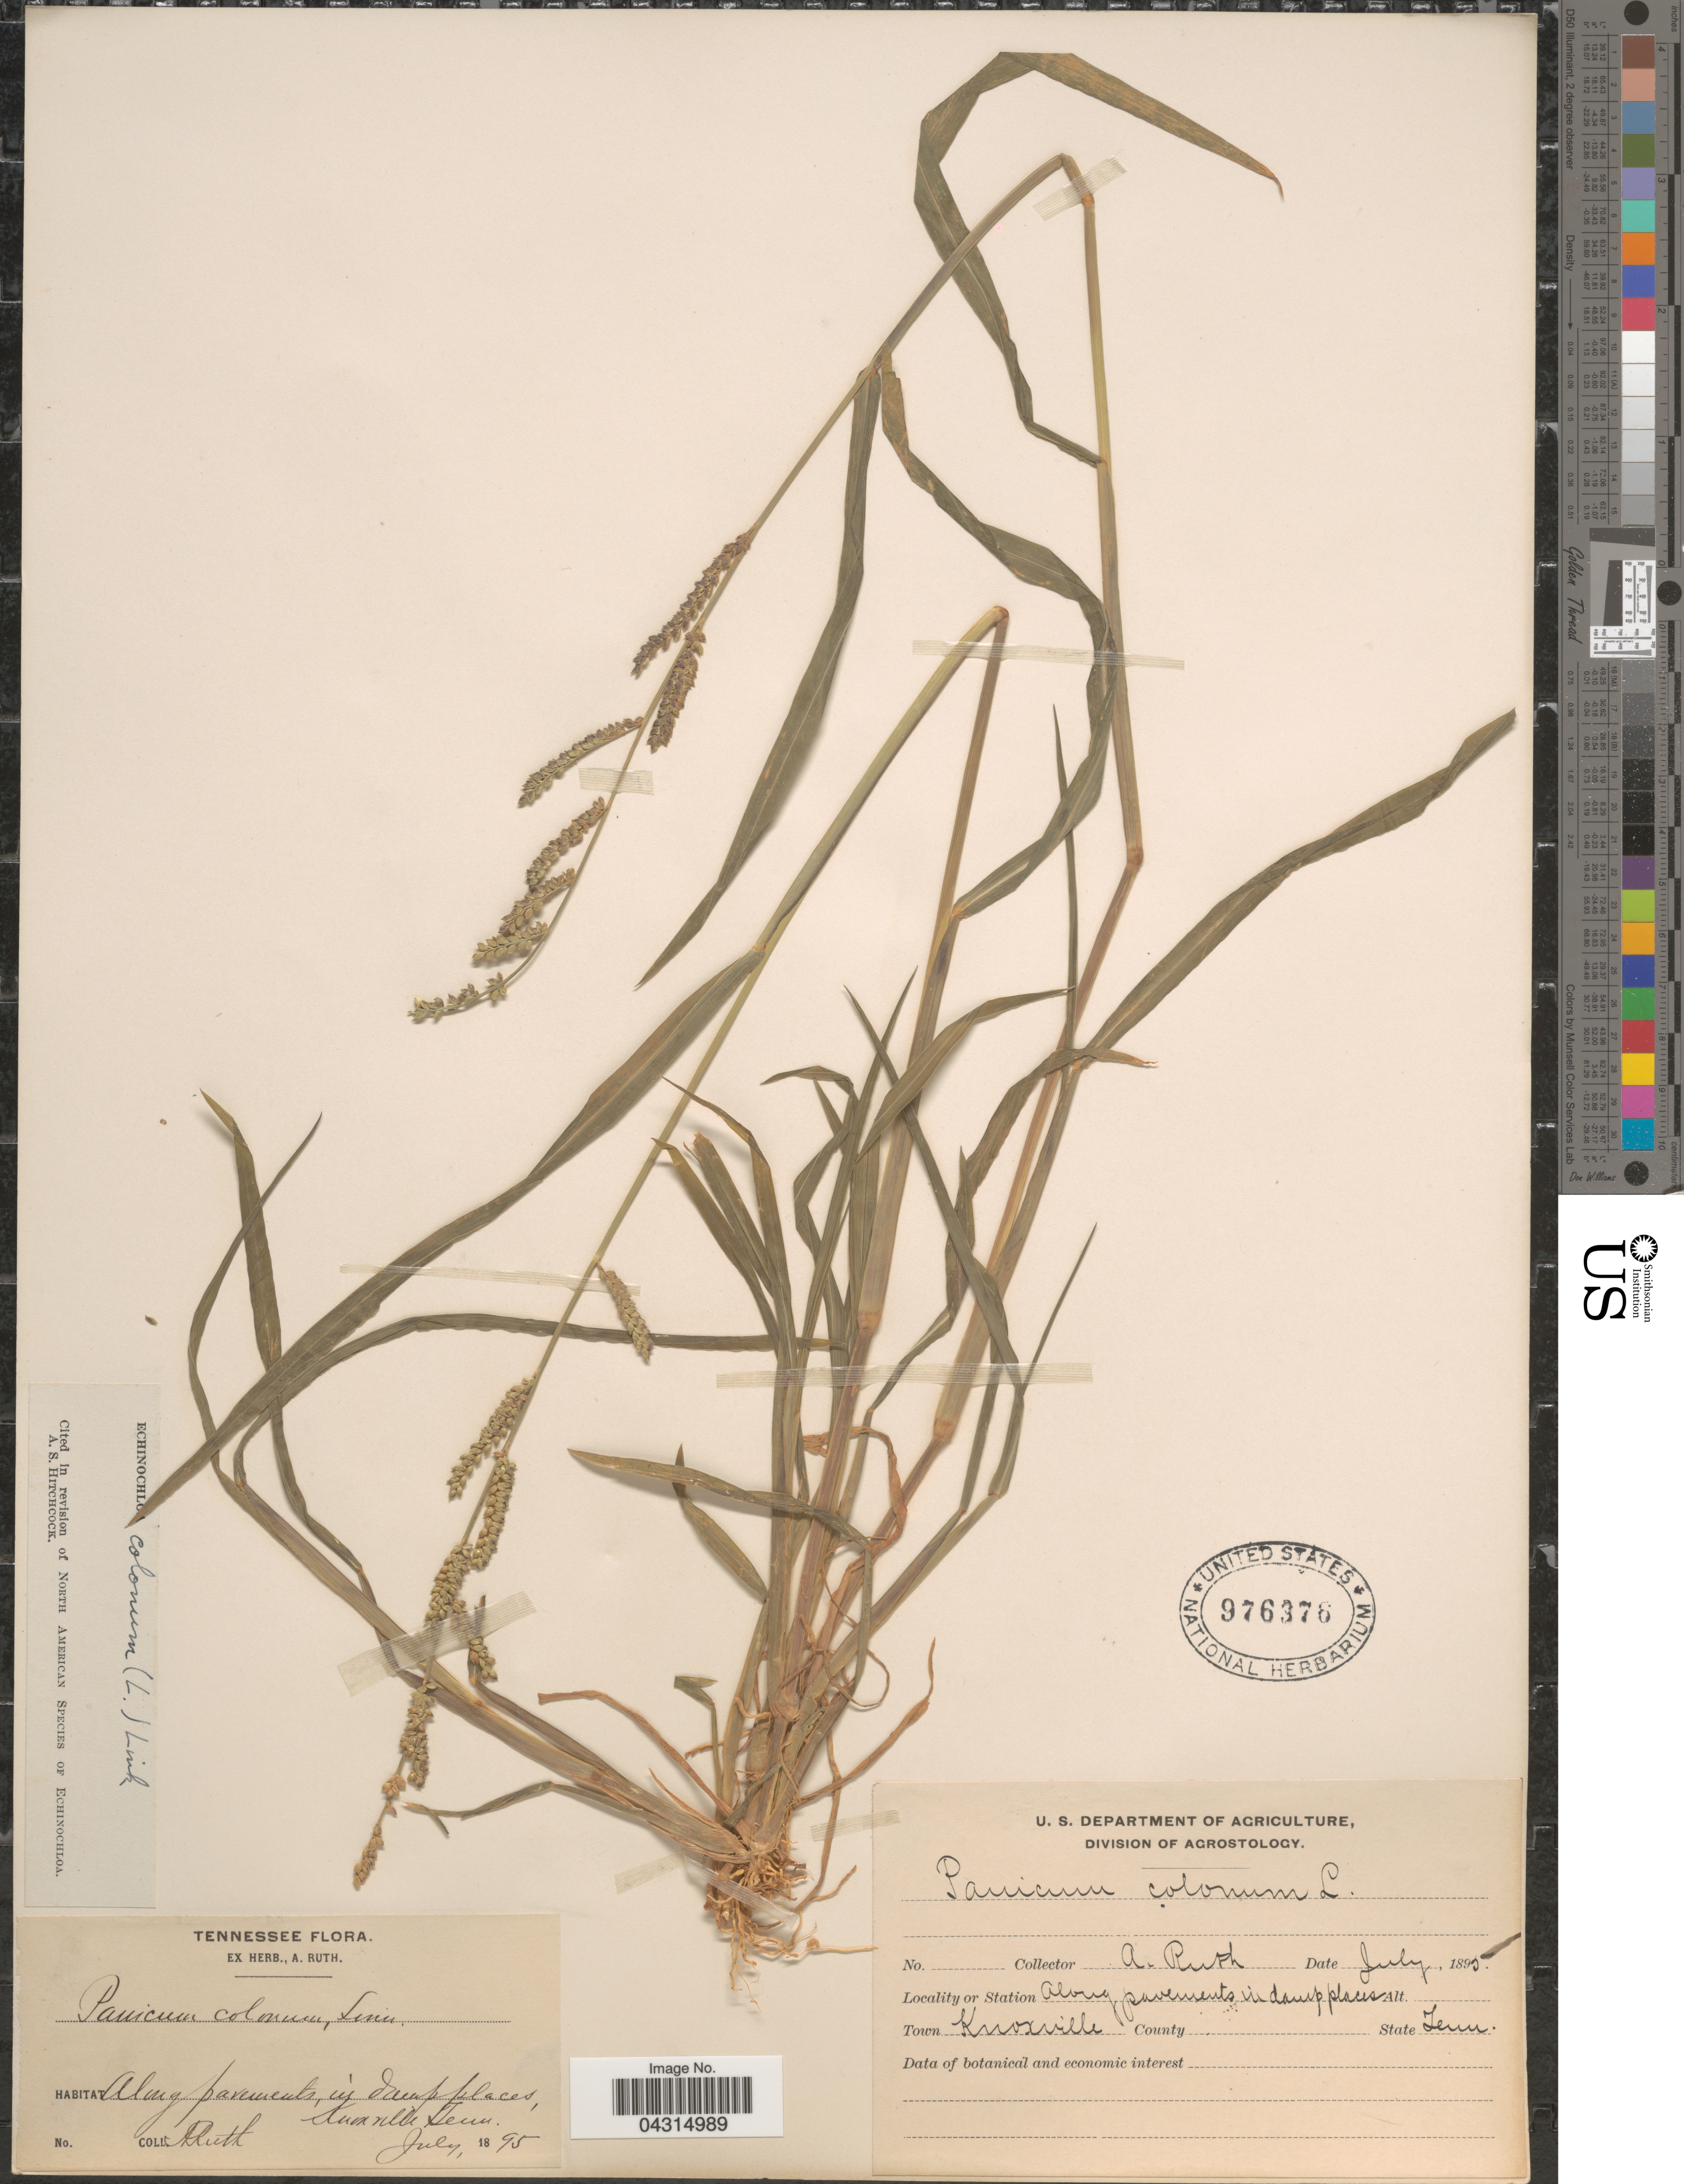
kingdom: Plantae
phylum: Tracheophyta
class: Liliopsida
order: Poales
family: Poaceae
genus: Echinochloa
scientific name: Echinochloa colona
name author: (L.) Link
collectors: A. Ruth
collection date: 1895-07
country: United States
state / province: Tennessee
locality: Town Knoxville.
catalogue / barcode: US 976376